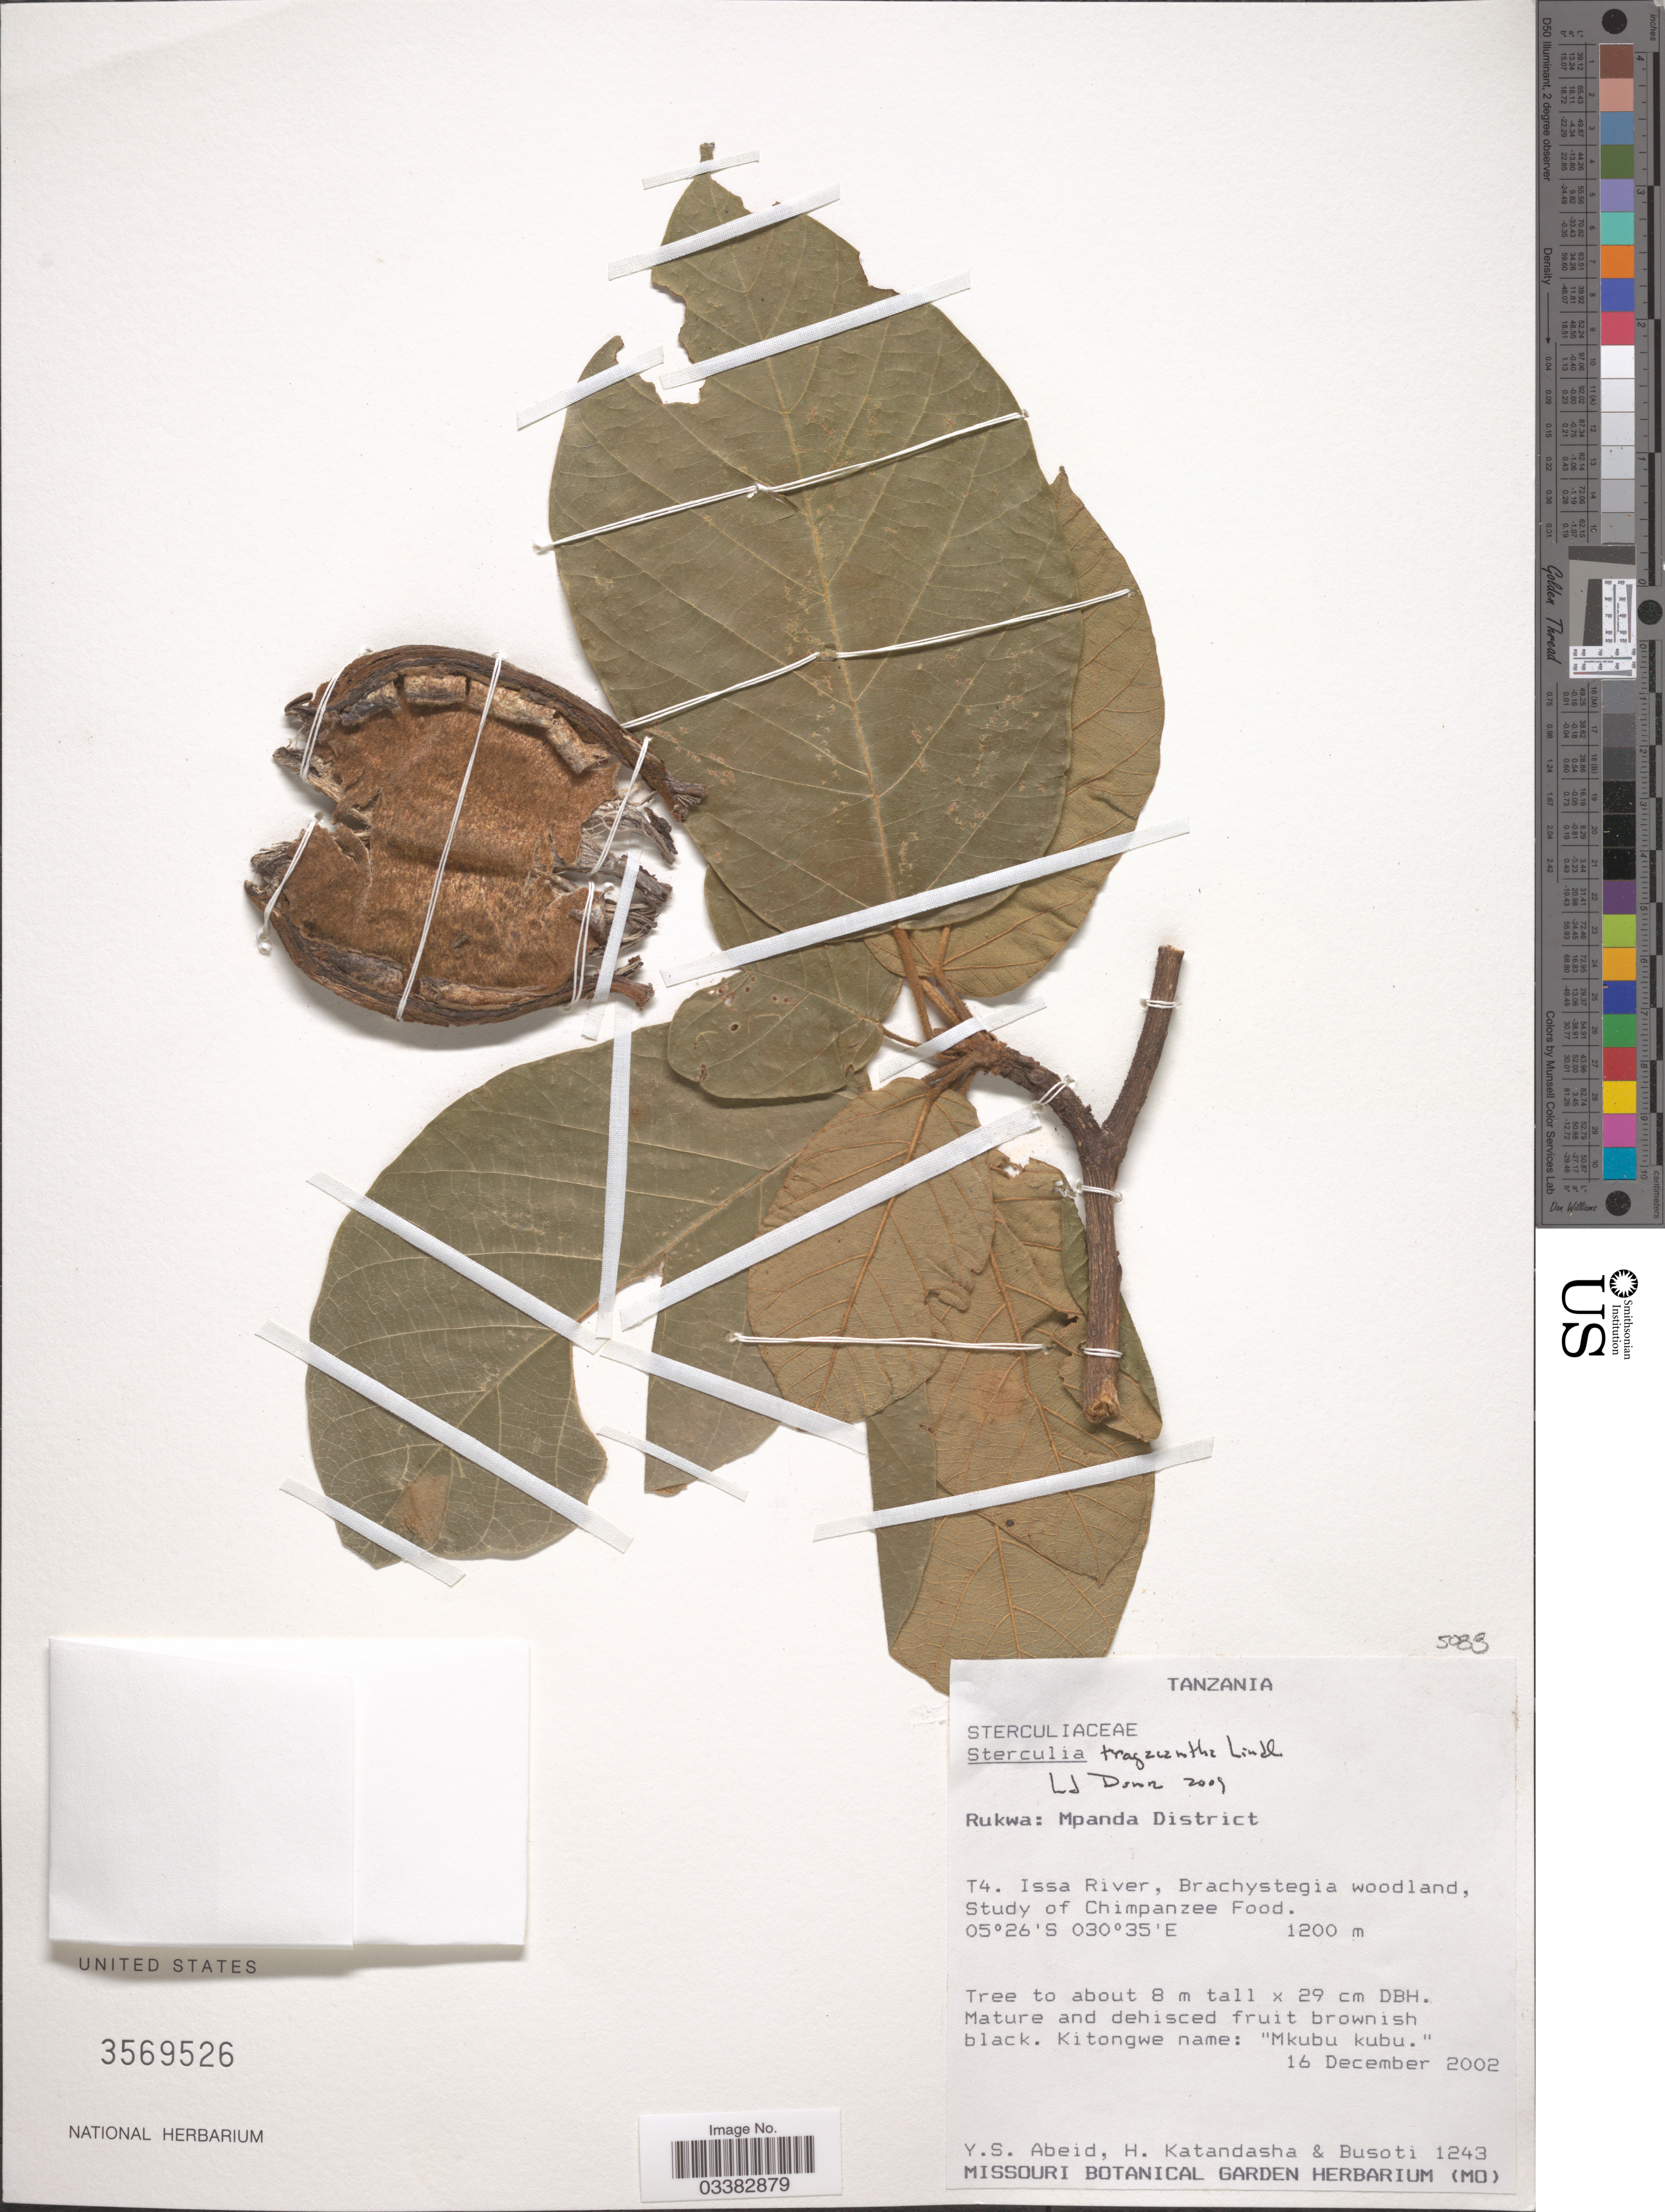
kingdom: Plantae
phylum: Tracheophyta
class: Magnoliopsida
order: Malvales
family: Malvaceae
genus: Sterculia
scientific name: Sterculia tragacantha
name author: Lindl.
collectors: Y. Abeid, H. Katandasha & Busoti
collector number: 1243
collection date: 2002-12-16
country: Tanzania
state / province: Rukwa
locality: Mpanda District. T4. Issa River, Brachystegia woodland, Study of Chimpanzee Food.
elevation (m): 1200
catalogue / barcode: US 3569526